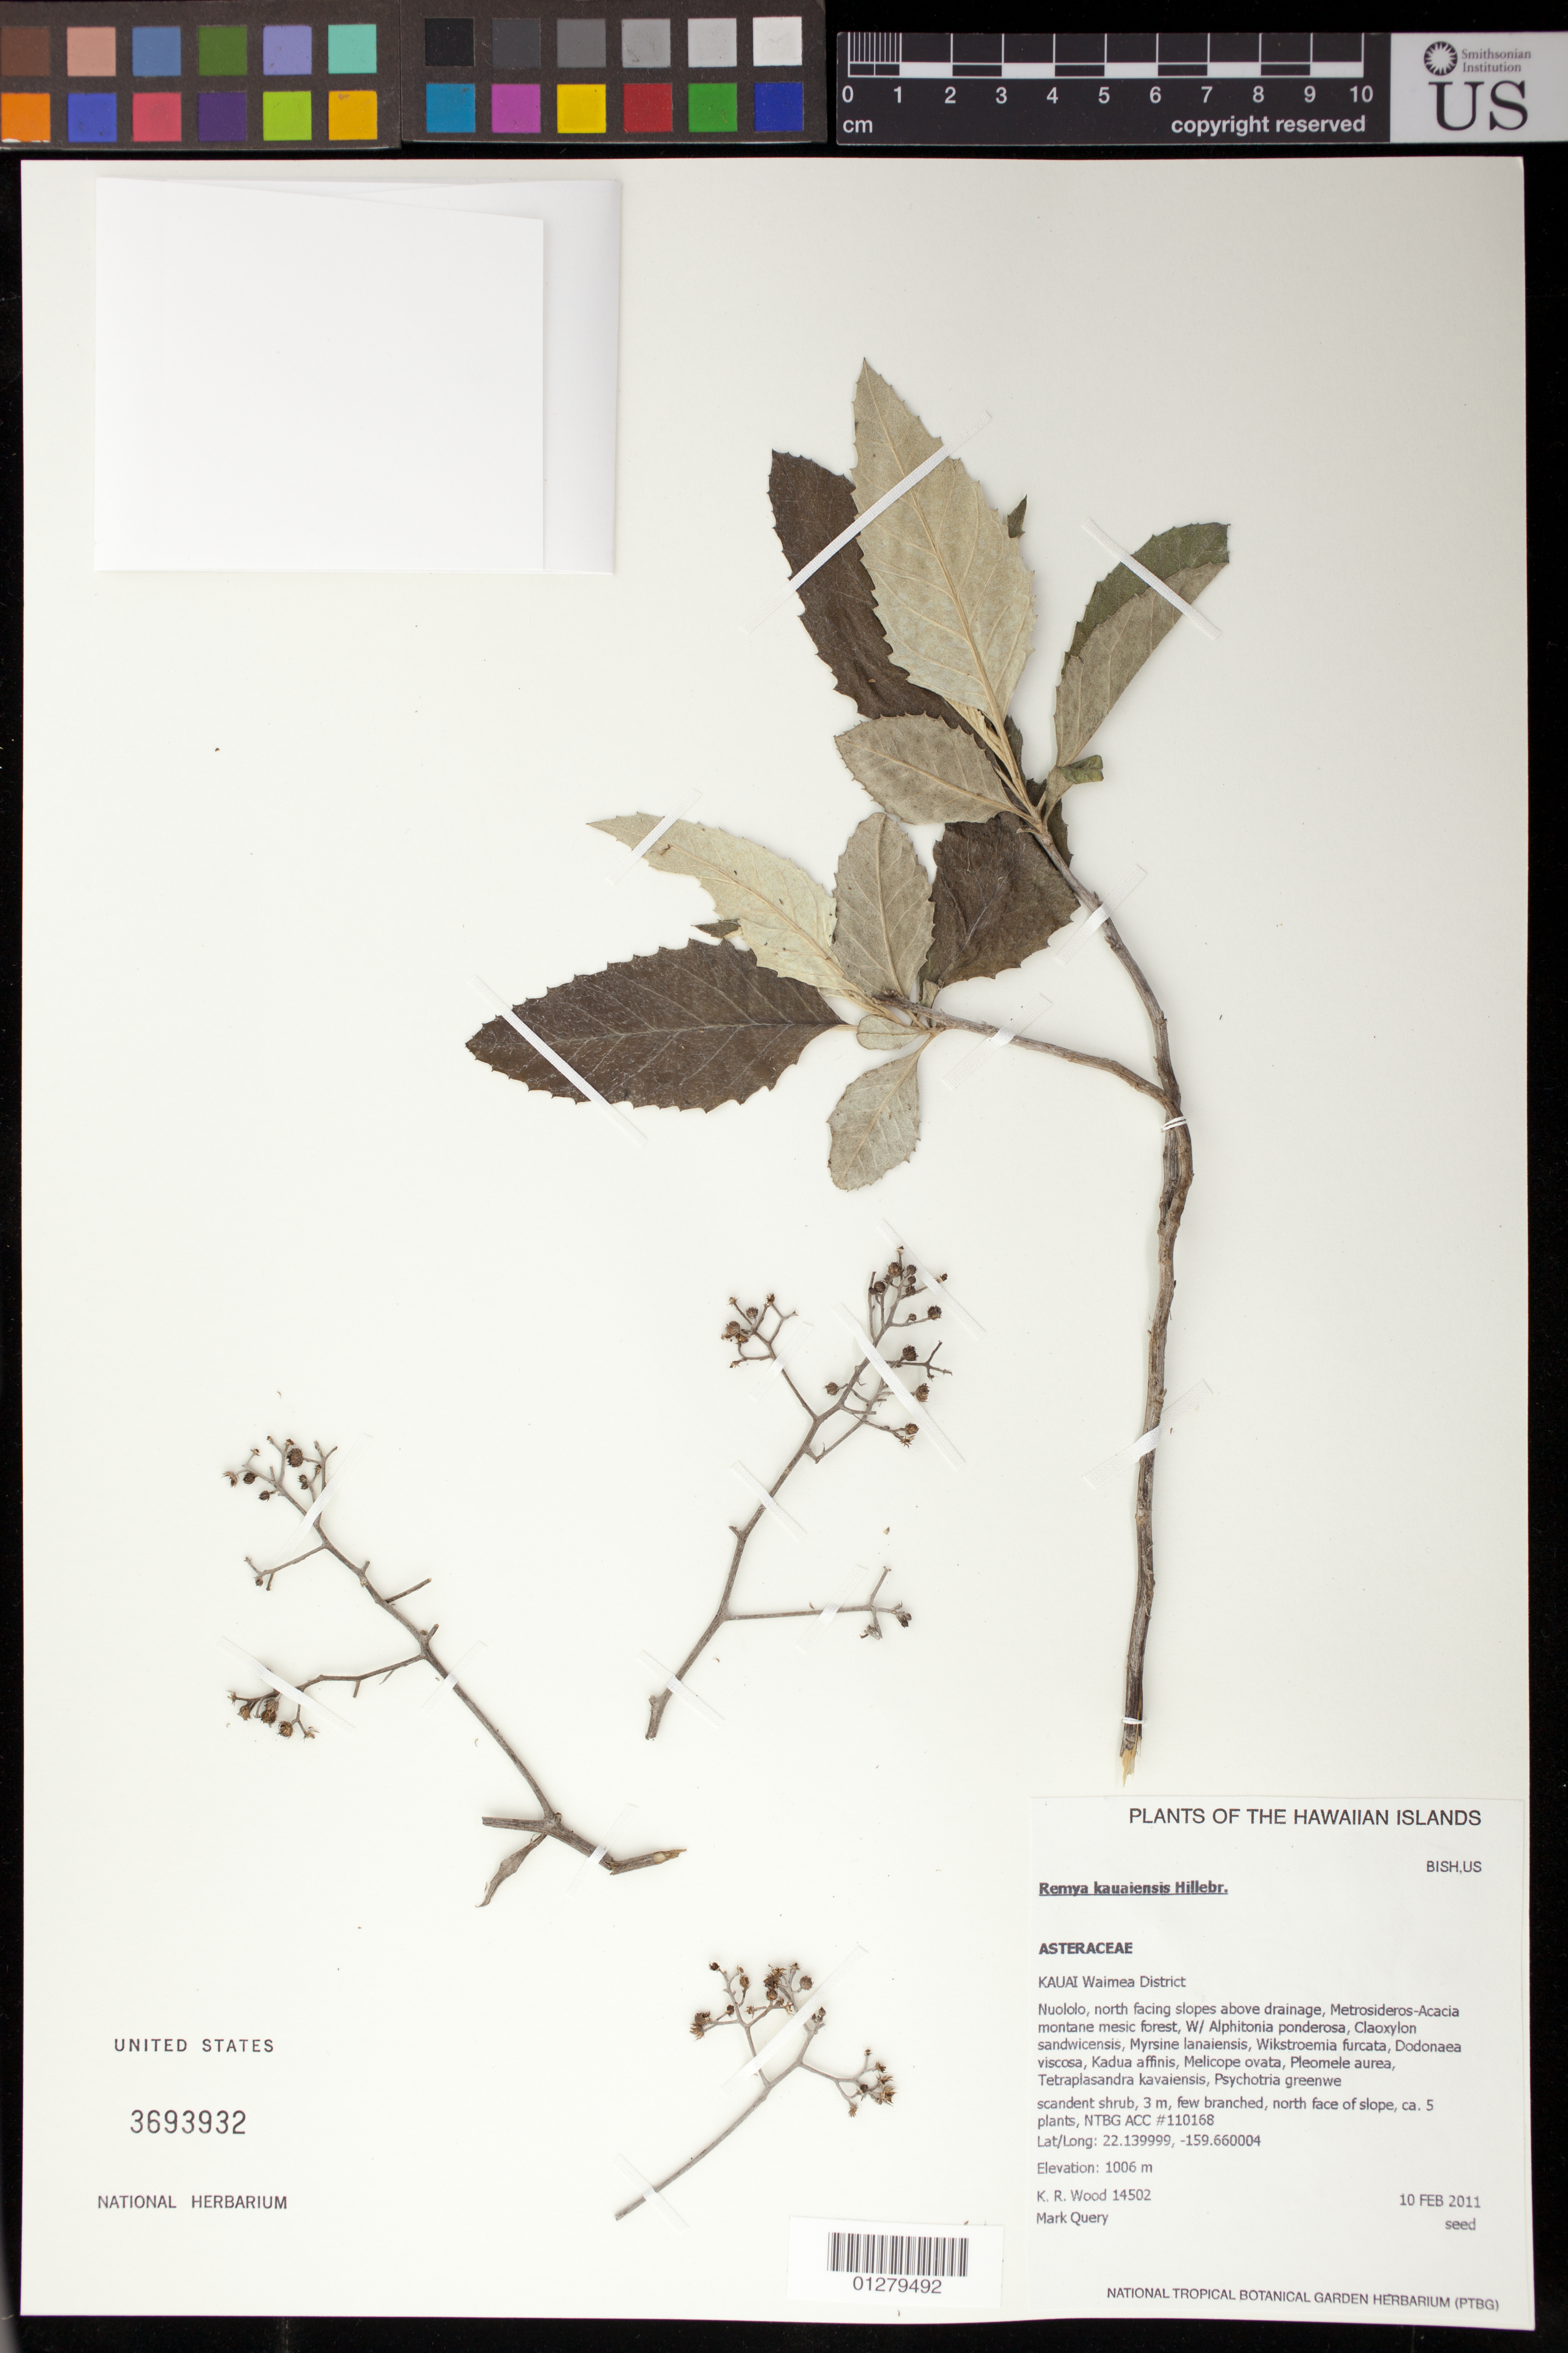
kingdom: Plantae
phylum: Tracheophyta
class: Magnoliopsida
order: Asterales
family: Asteraceae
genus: Remya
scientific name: Remya kauaiensis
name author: Hillebr.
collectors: K. R. Wood & M. Query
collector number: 14502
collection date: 2011-02-10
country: United States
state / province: Hawaii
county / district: Kauai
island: Kaua'i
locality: Waimea District, Nuololo, north facing slopes above drainage.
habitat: Montane mesic forest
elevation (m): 1006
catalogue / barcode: US 3693932